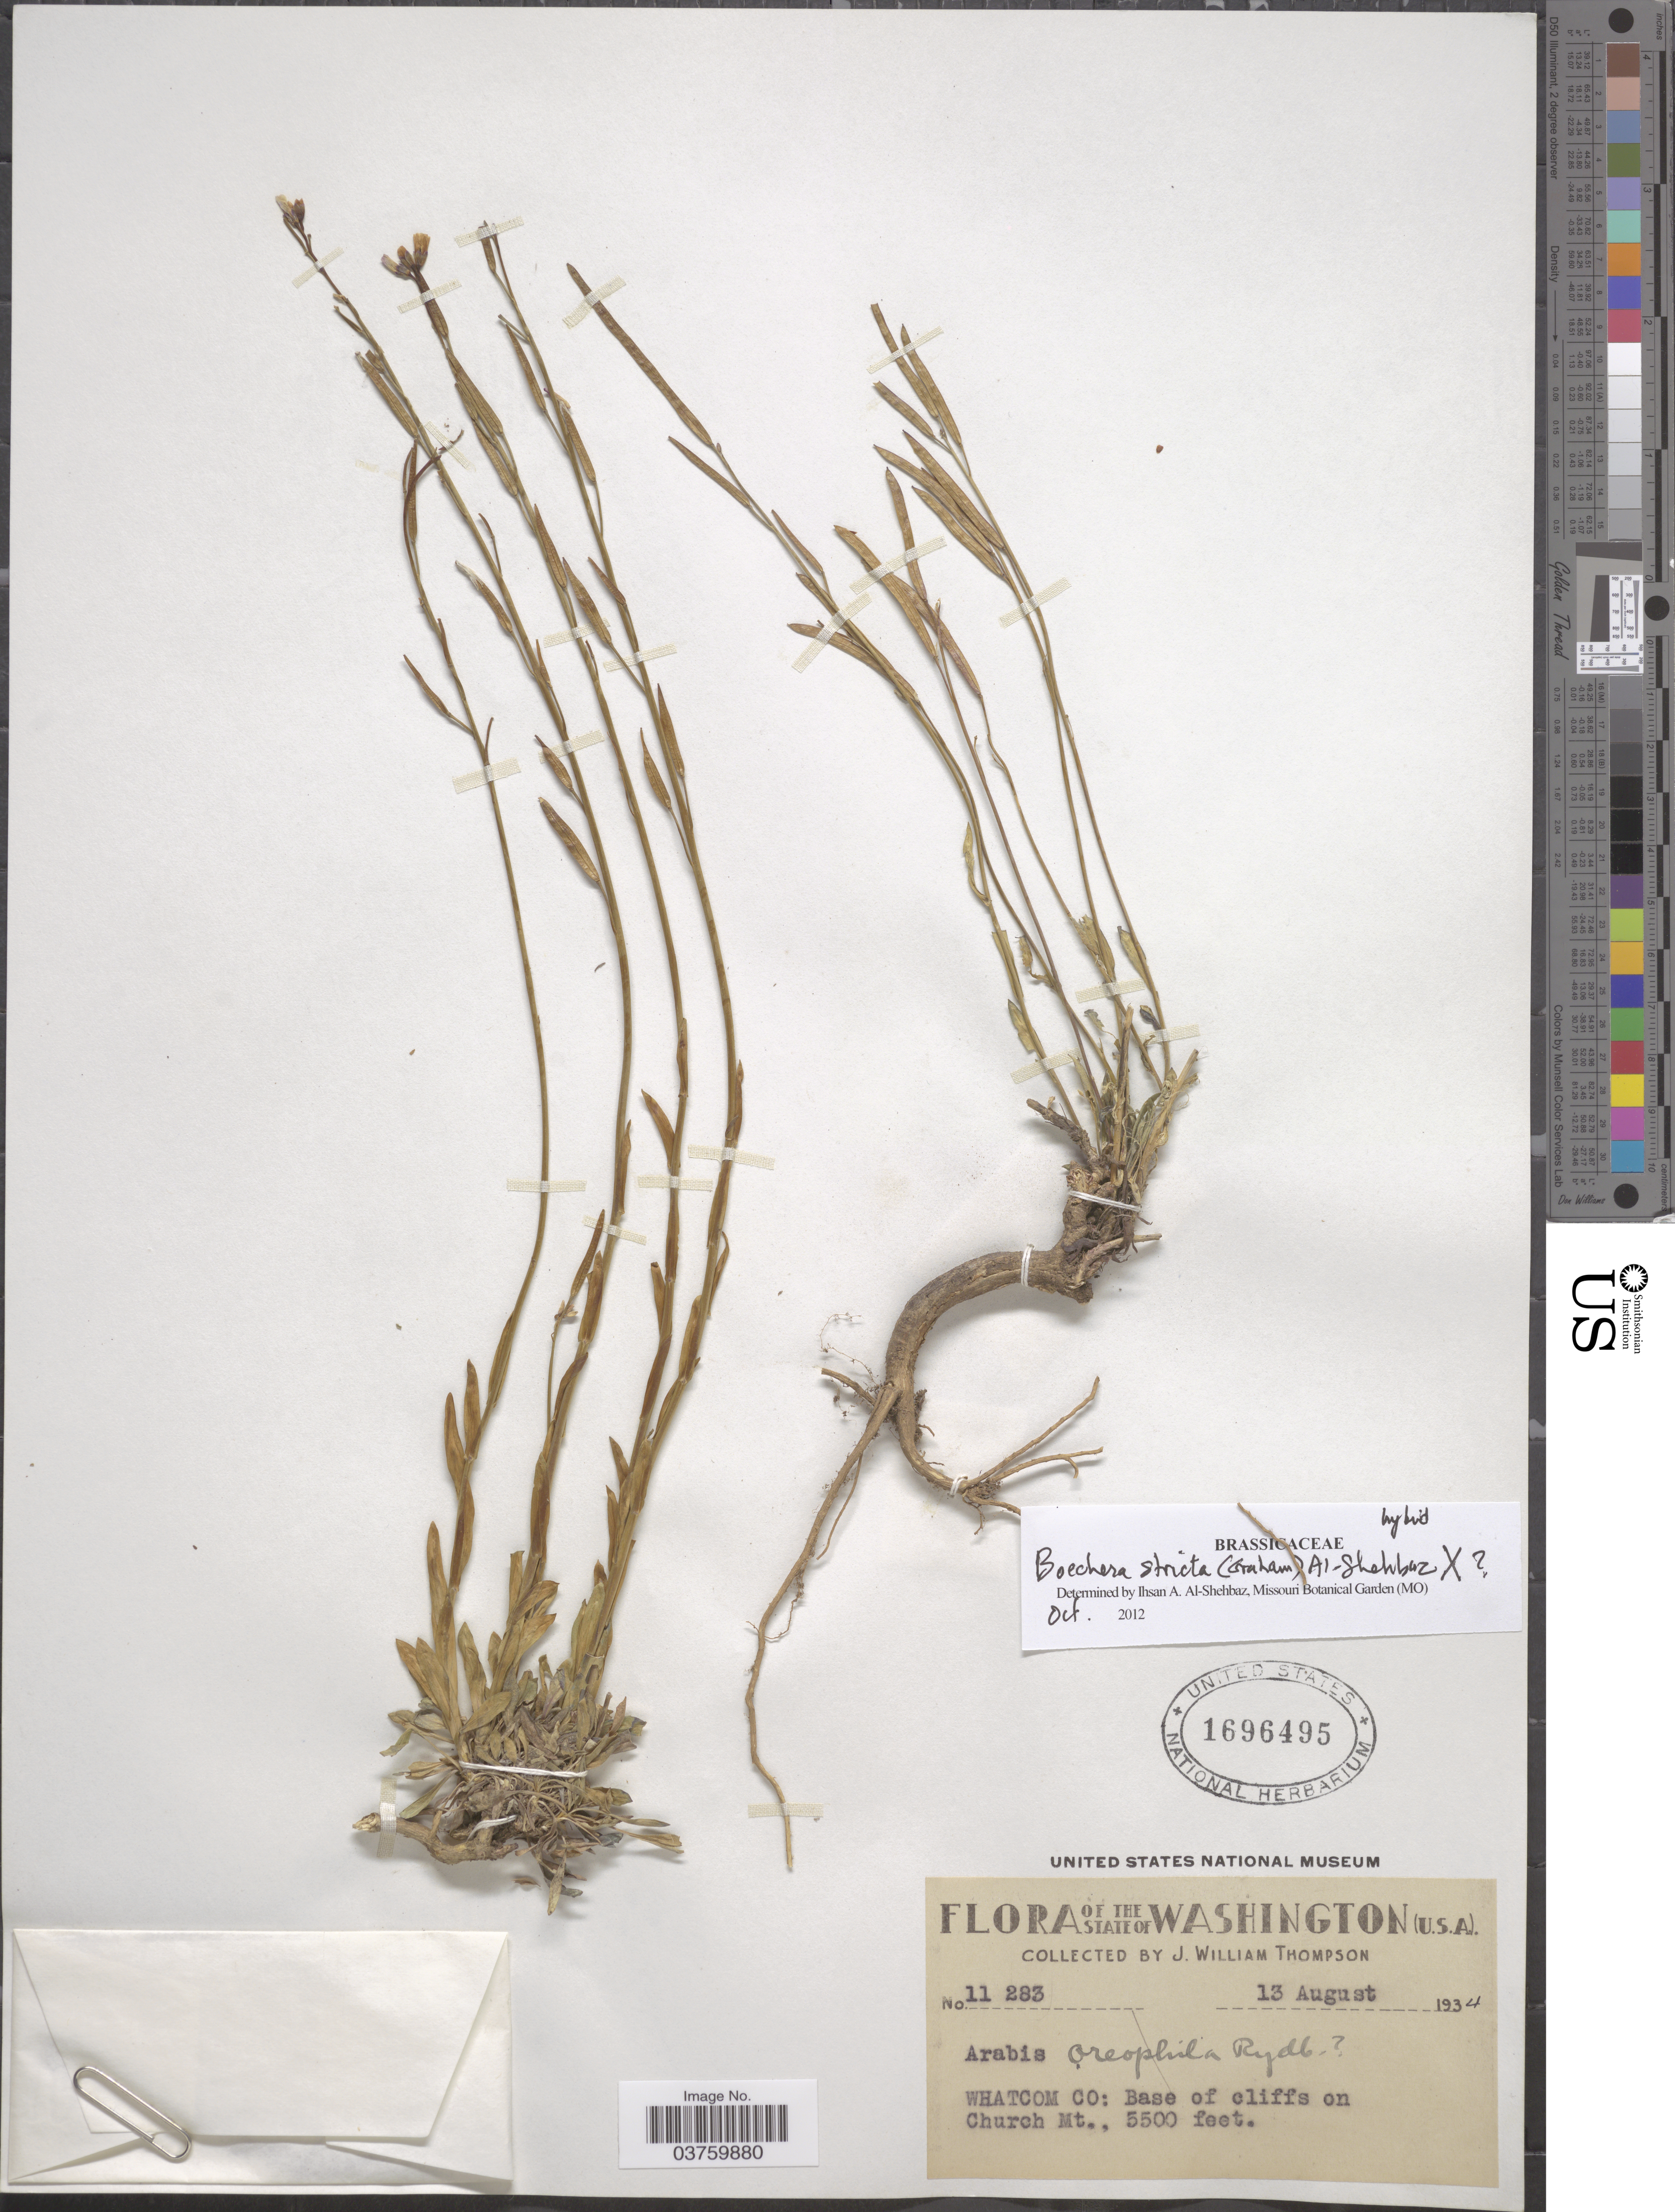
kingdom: Plantae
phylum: Tracheophyta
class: Magnoliopsida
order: Brassicales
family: Brassicaceae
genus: Boechera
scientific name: Boechera stricta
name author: (Graham) Al-Shehbaz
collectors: J. W. Thompson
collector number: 11283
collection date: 1934-08-13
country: United States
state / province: Washington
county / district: Whitman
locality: Whatcom Co: Base of cliffs on Church Mt.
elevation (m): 1676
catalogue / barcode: US 1696495